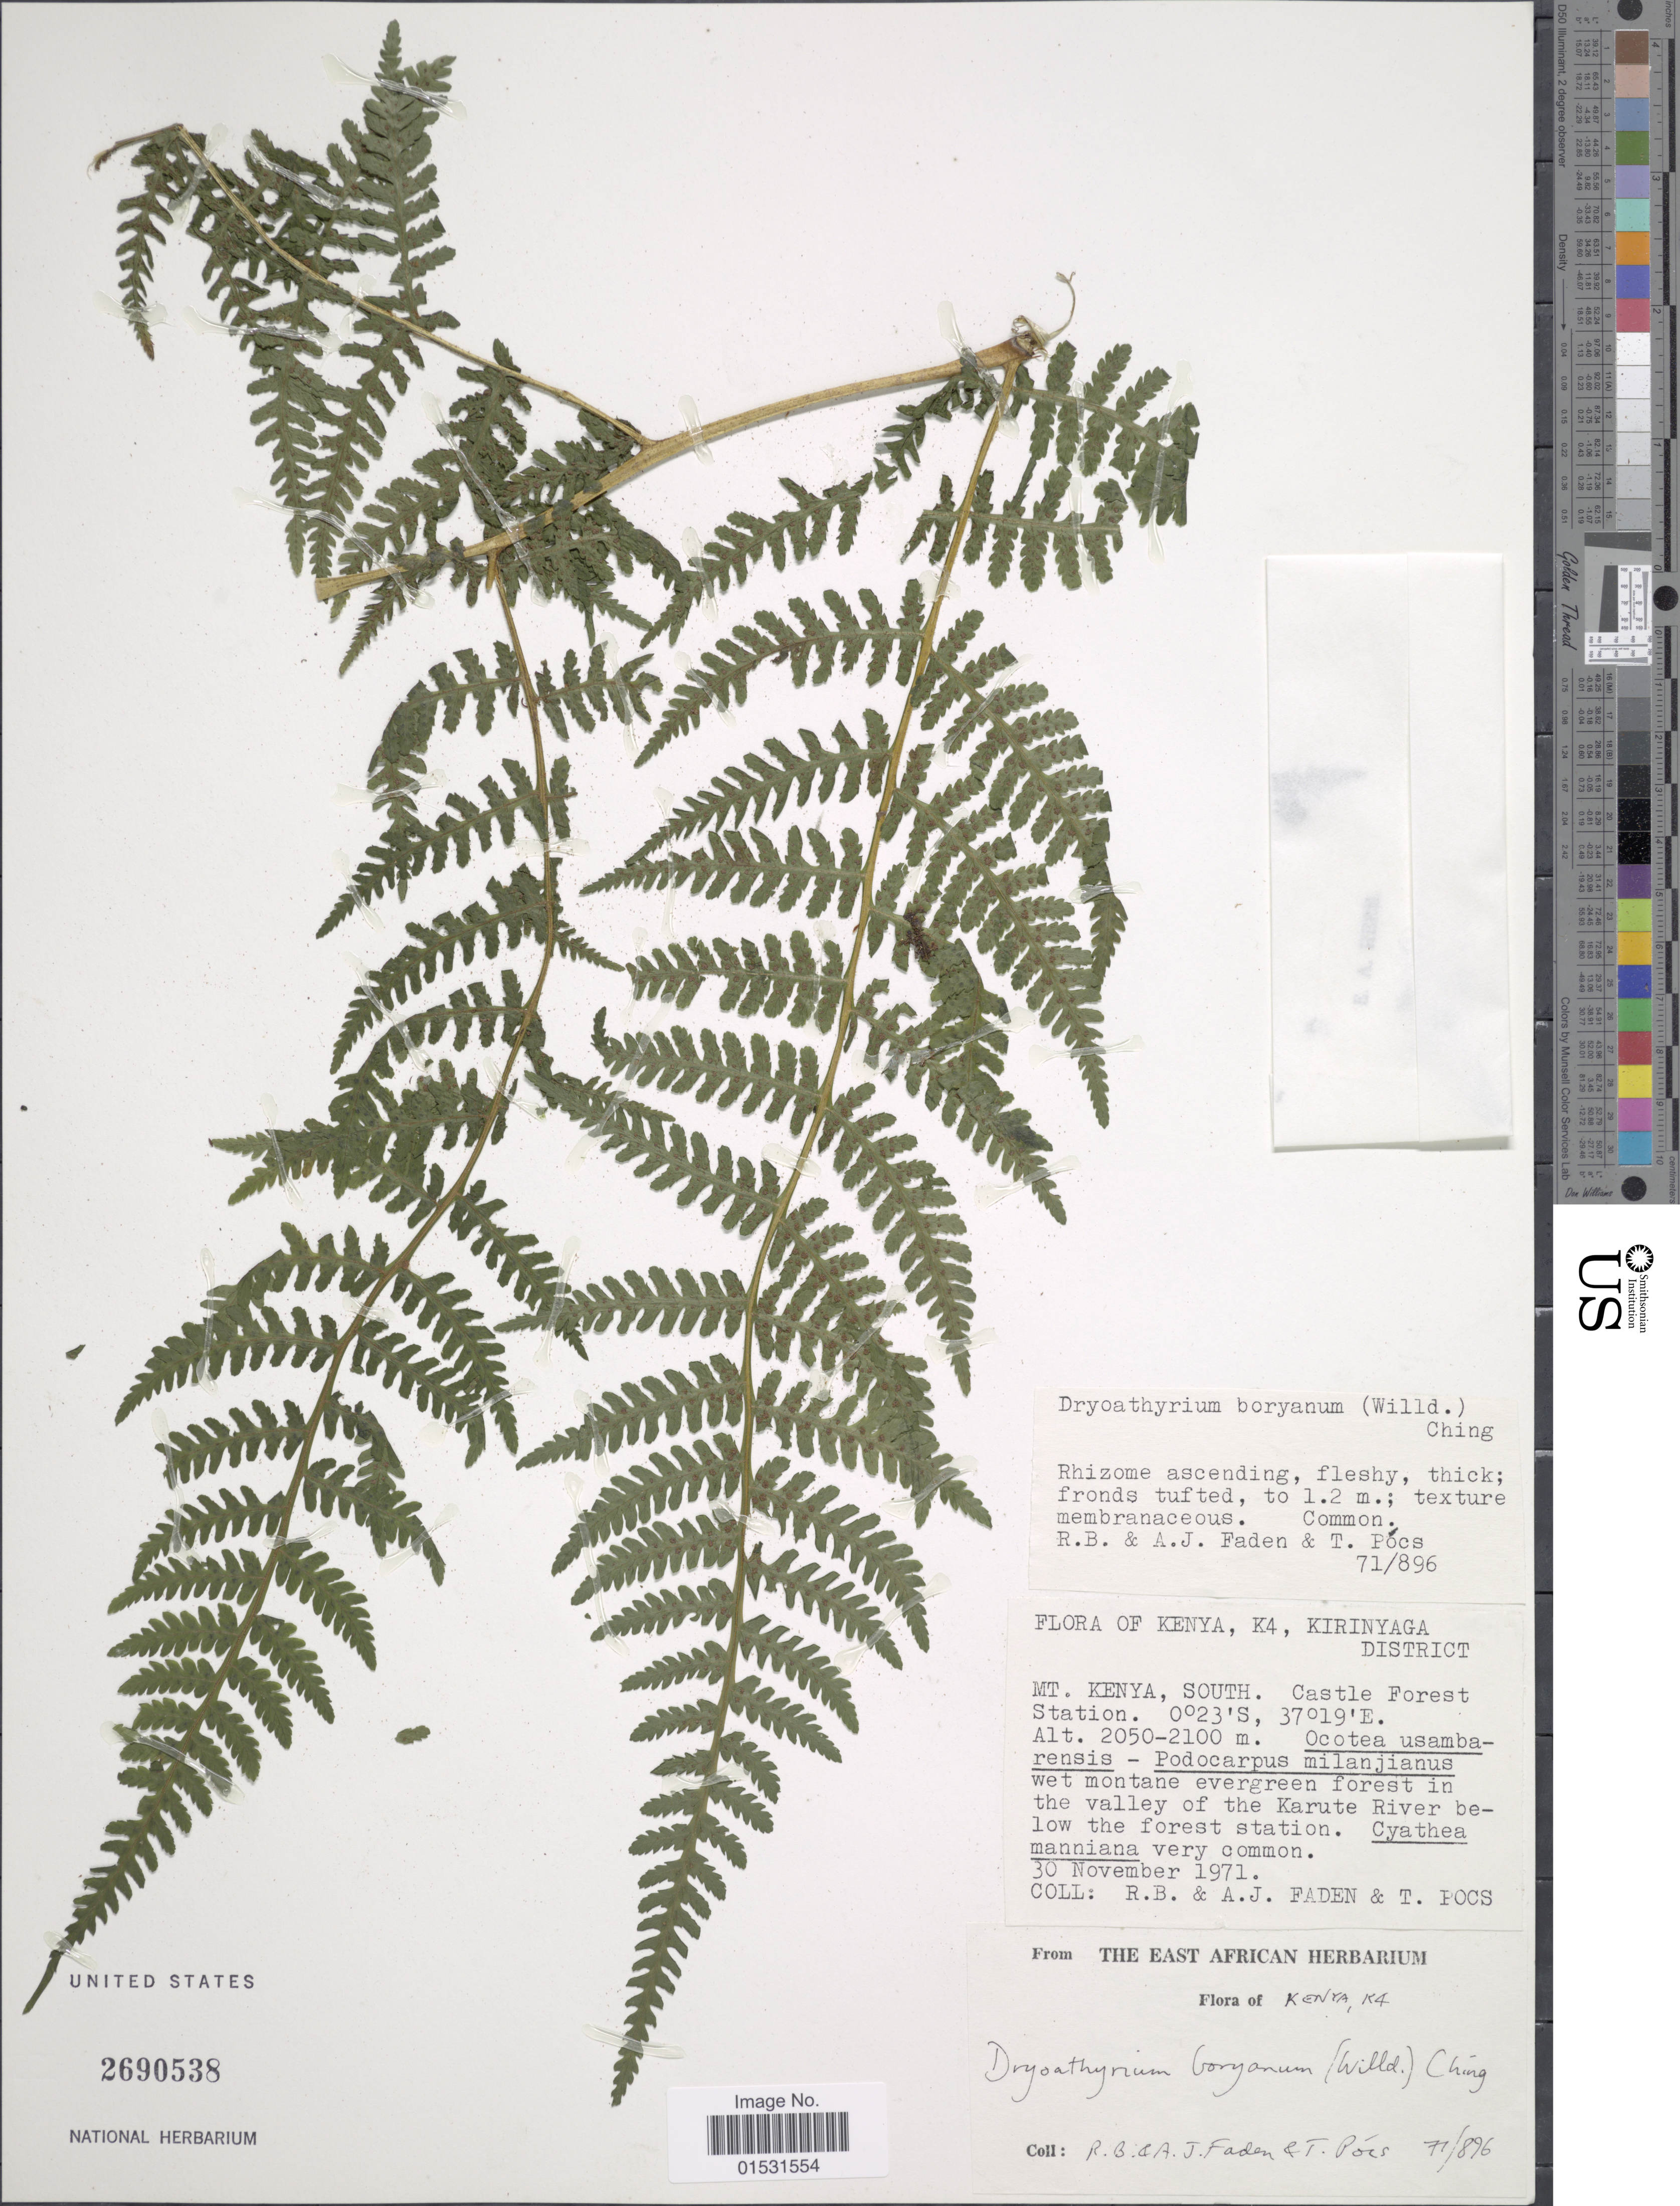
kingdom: Plantae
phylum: Tracheophyta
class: Polypodiopsida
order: Polypodiales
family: Athyriaceae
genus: Athyrium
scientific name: Athyrium borayanum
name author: (Willd.)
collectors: R. B. Faden, A. J. Faden & T. Pocs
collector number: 71/896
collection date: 1971-11-30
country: Kenya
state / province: Kirinyaga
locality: K4, Kirinyaga District. Mt. Kenya, South. Castle Forest Station. In the valley of the Karute River below the forest station.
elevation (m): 2050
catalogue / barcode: US 2690538